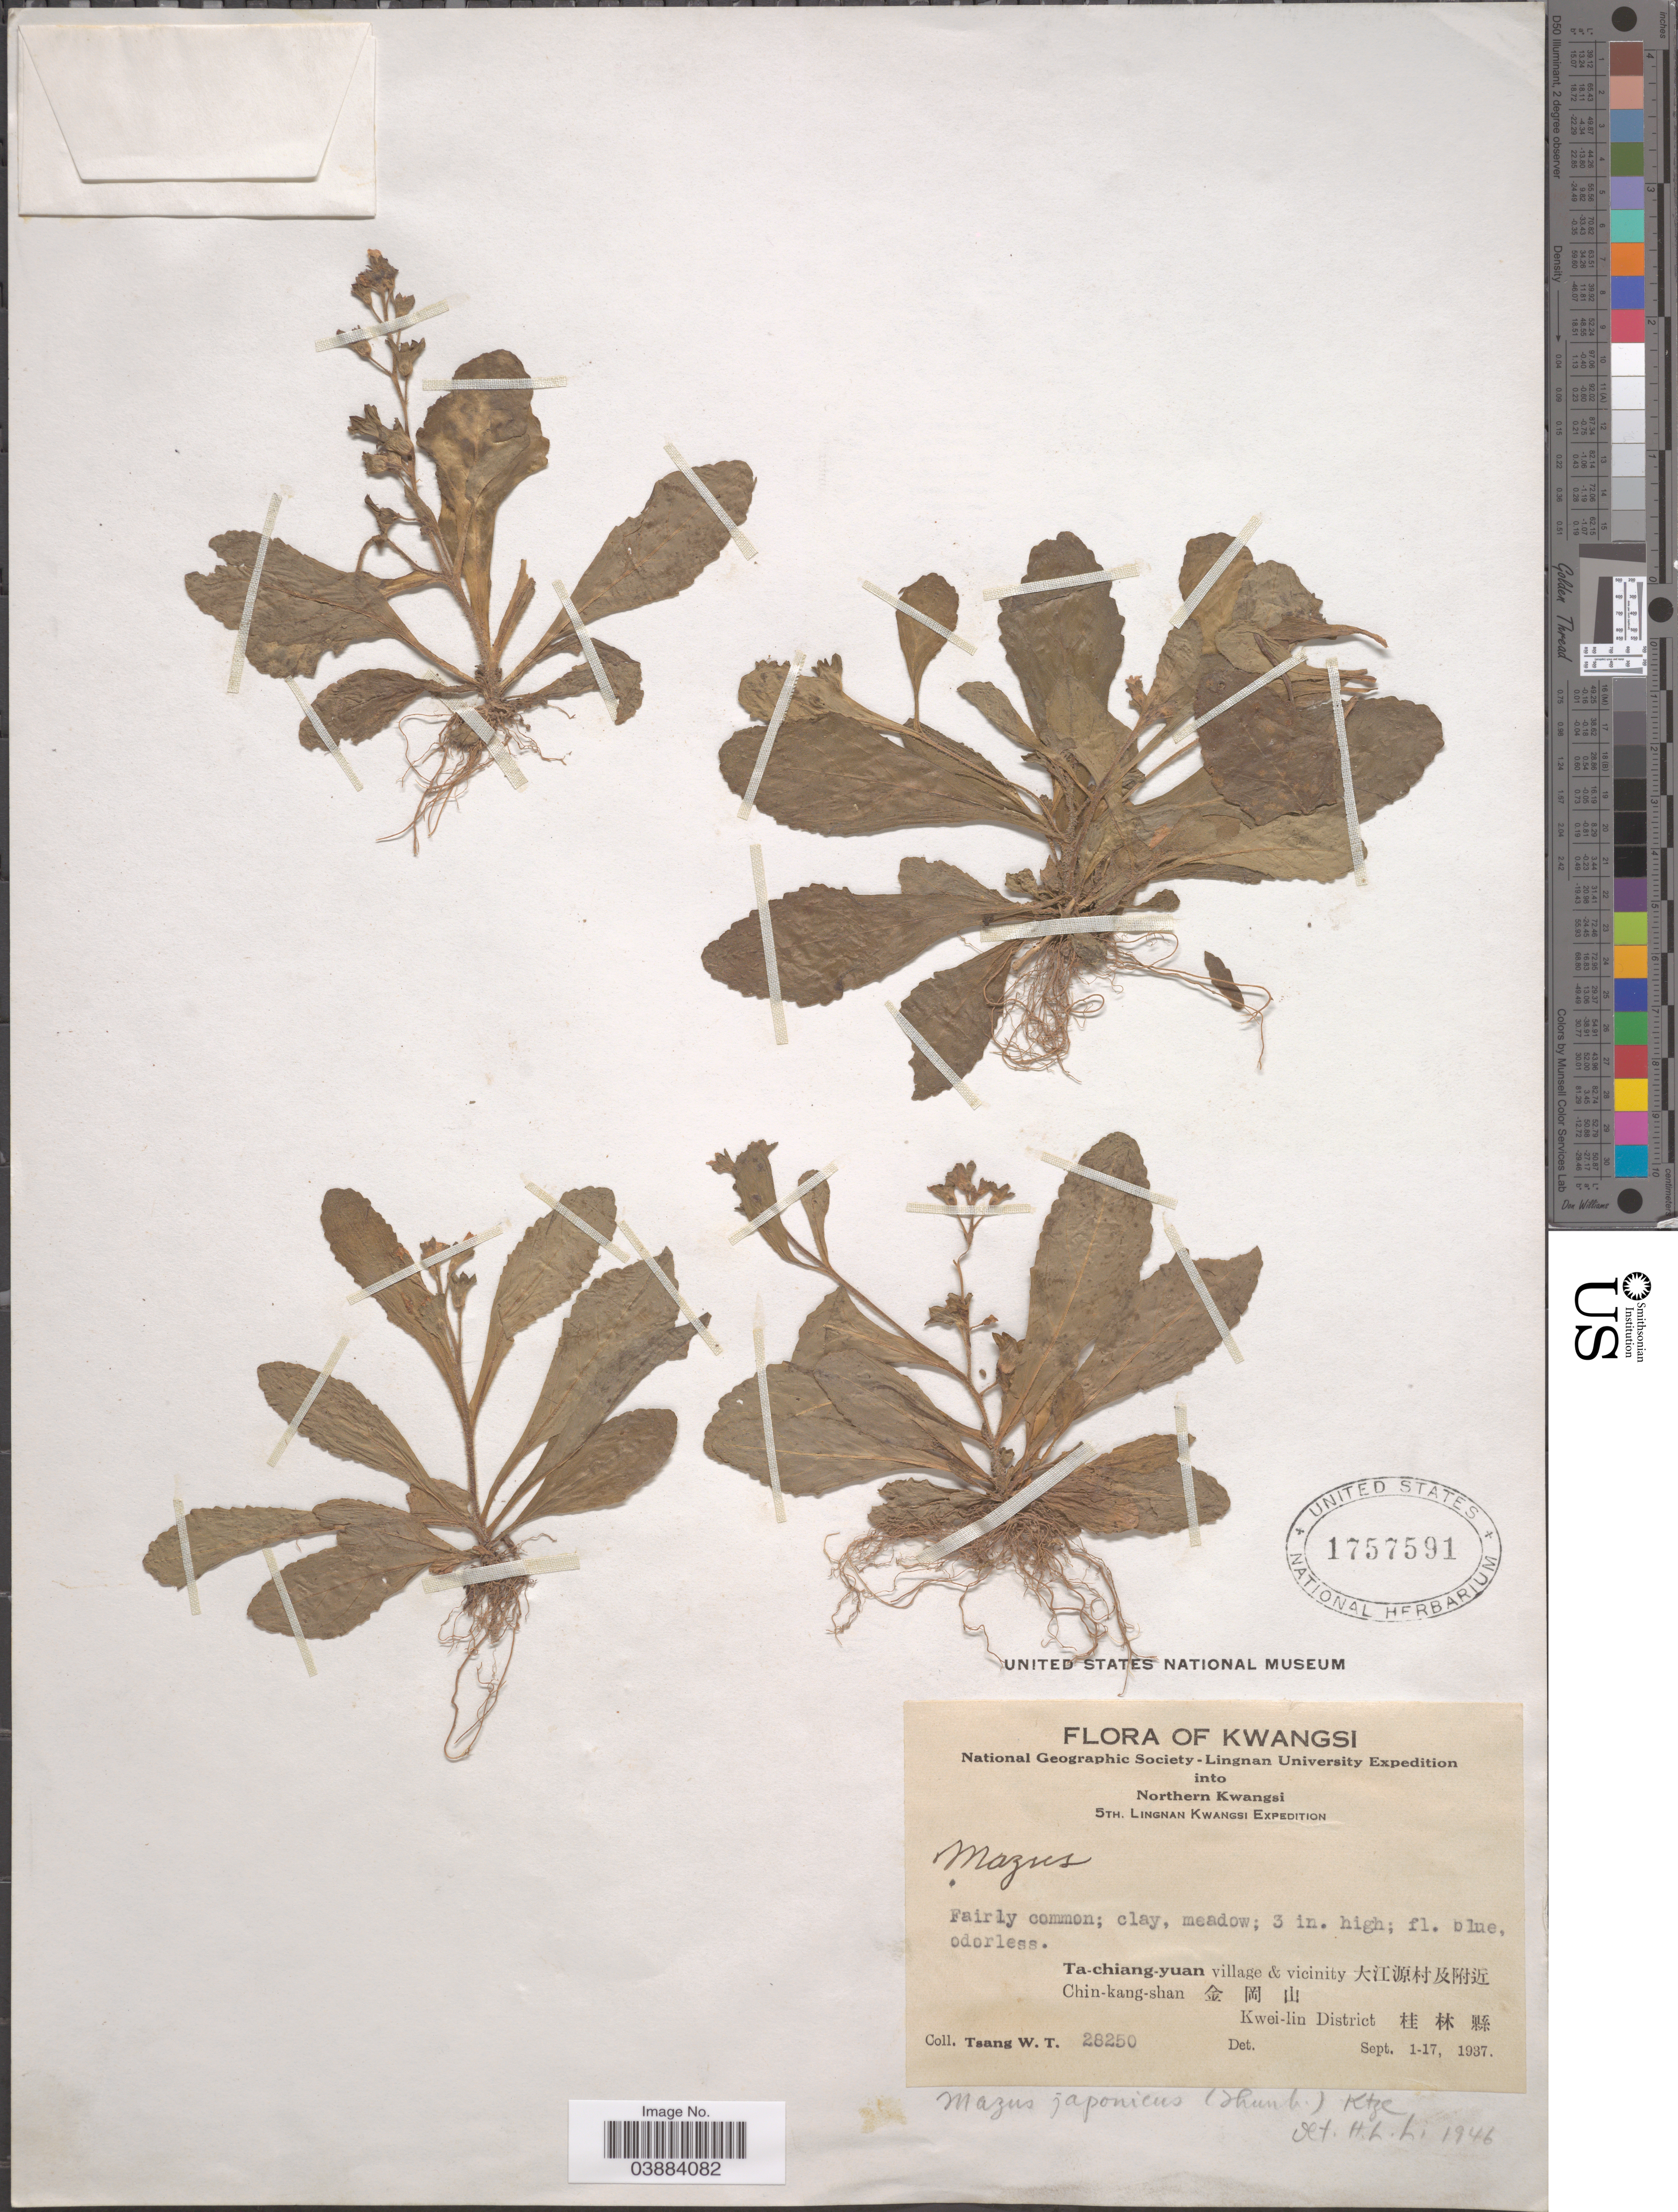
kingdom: Plantae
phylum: Tracheophyta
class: Magnoliopsida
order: Lamiales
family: Mazaceae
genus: Mazus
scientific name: Mazus japonicus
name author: (Thunb.) Kuntze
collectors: W. T. Tsang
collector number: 28250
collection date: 1937-09-01/1937-09-17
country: China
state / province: Guangxi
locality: Kwangsi. Northern Kwangsi. Meadow. Ta-chiang-yuan village & vicinity X. Chin-kang-shan X. Kwei-lin District X.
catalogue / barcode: US 1757591